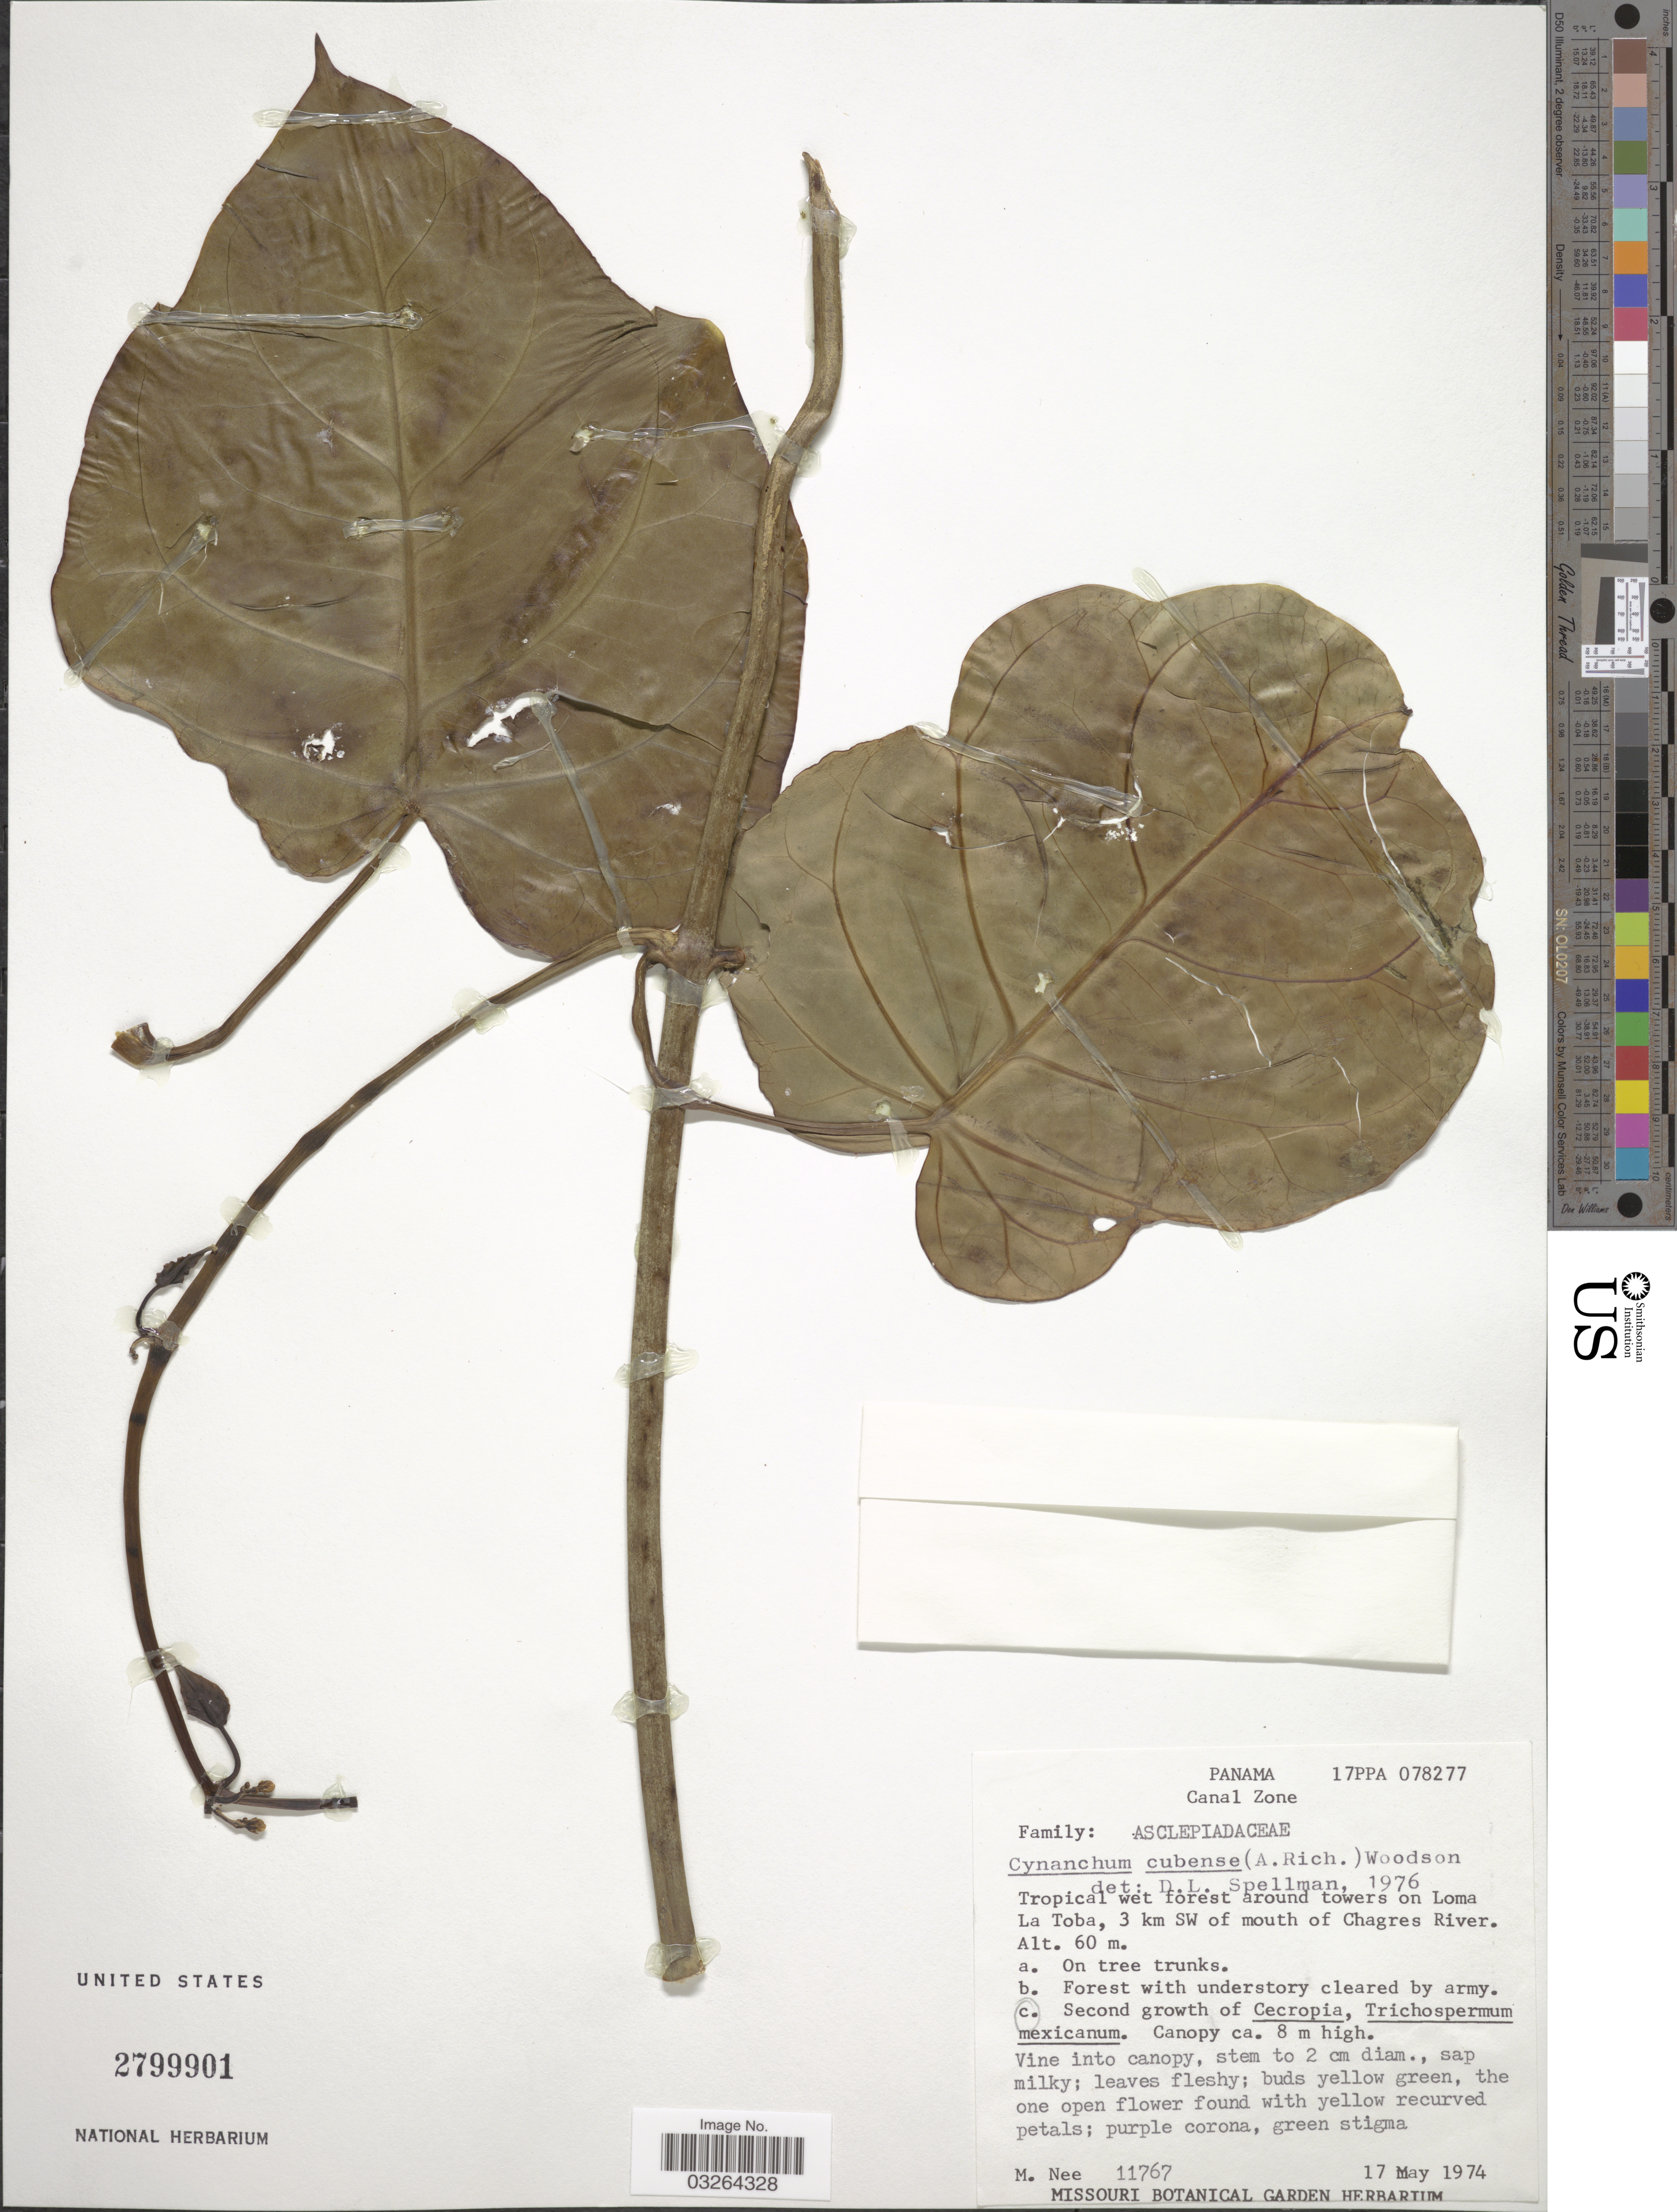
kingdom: Plantae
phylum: Tracheophyta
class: Magnoliopsida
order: Gentianales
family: Apocynaceae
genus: Cynanchum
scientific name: Cynanchum cubense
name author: (A. Rich.) Woodson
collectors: M. Nee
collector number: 11767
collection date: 1974-05-17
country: Panama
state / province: Colón / Panamá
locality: Canal Zone. Tropical wet forest around towers on Loma La Toba, 3 km SW of mouth of Chagres River.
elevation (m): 60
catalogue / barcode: US 2799901